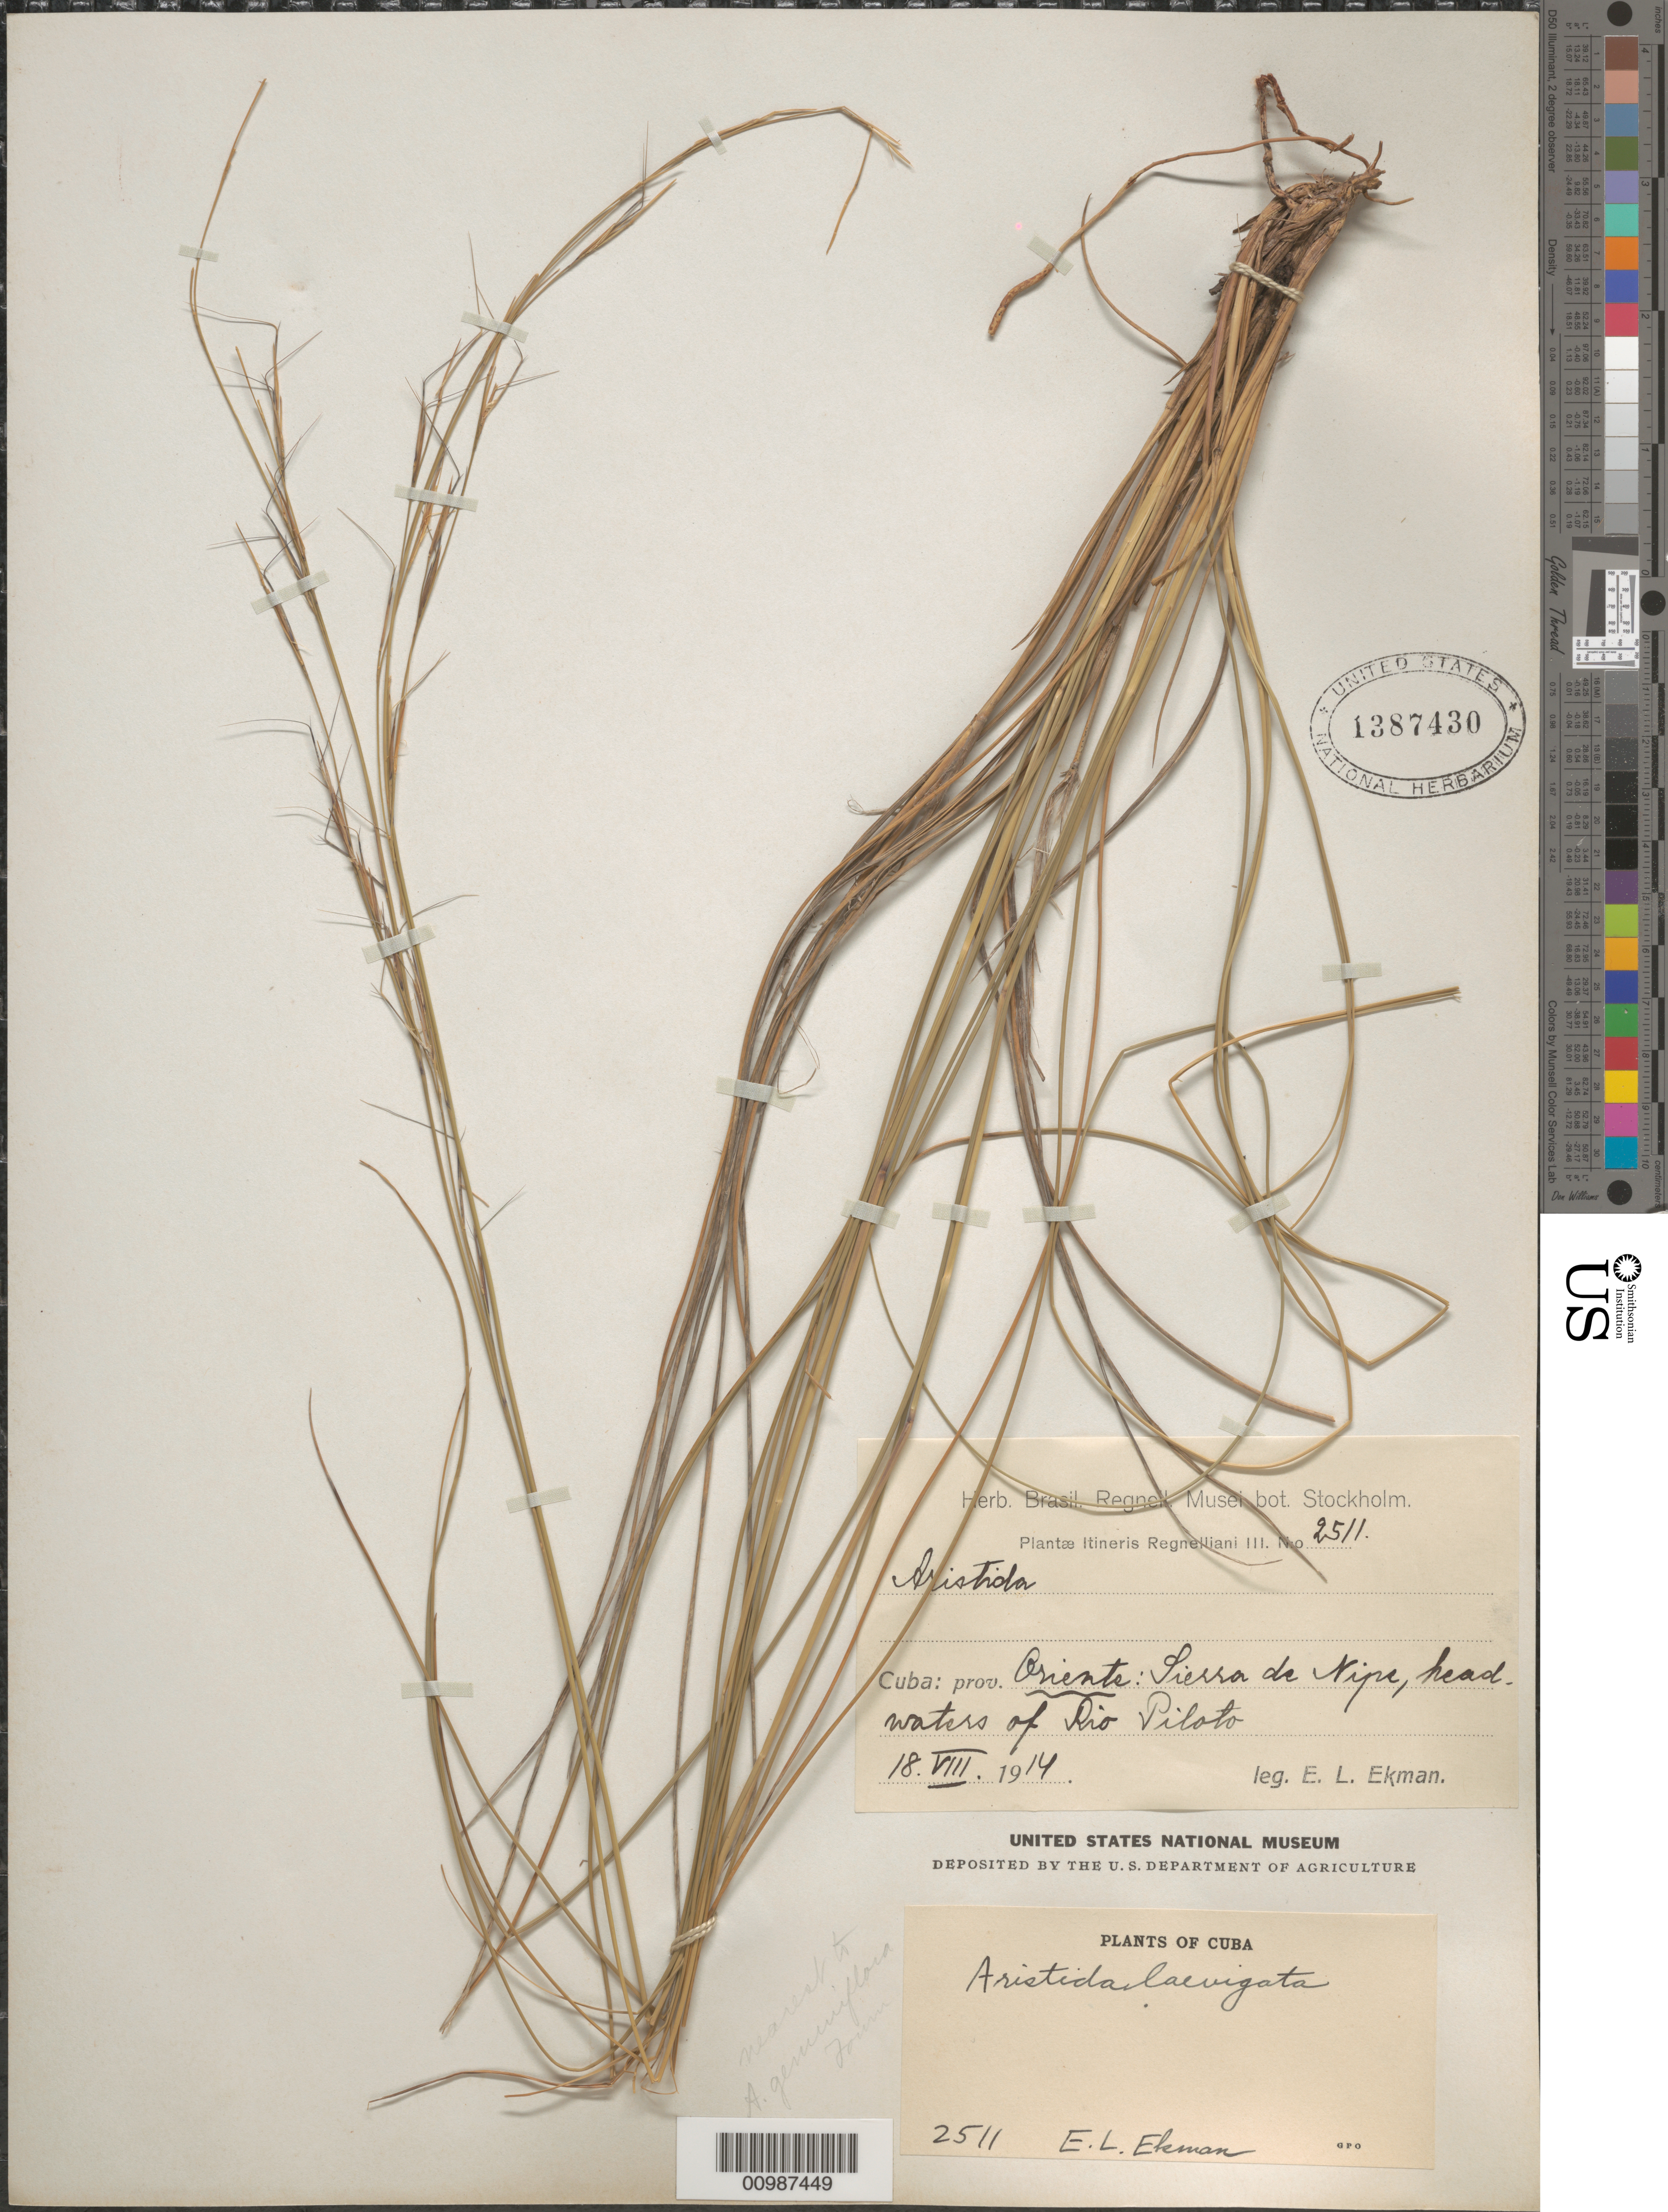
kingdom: Plantae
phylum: Tracheophyta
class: Liliopsida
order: Poales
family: Poaceae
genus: Aristida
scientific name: Aristida laevigata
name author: Hitchc. & Ekman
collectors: E. L. Ekman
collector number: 2511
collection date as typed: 18 Aug 1914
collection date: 1914-08-18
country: Cuba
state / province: Holguín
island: Cuba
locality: Sierra de Nipe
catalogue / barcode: US 1387430